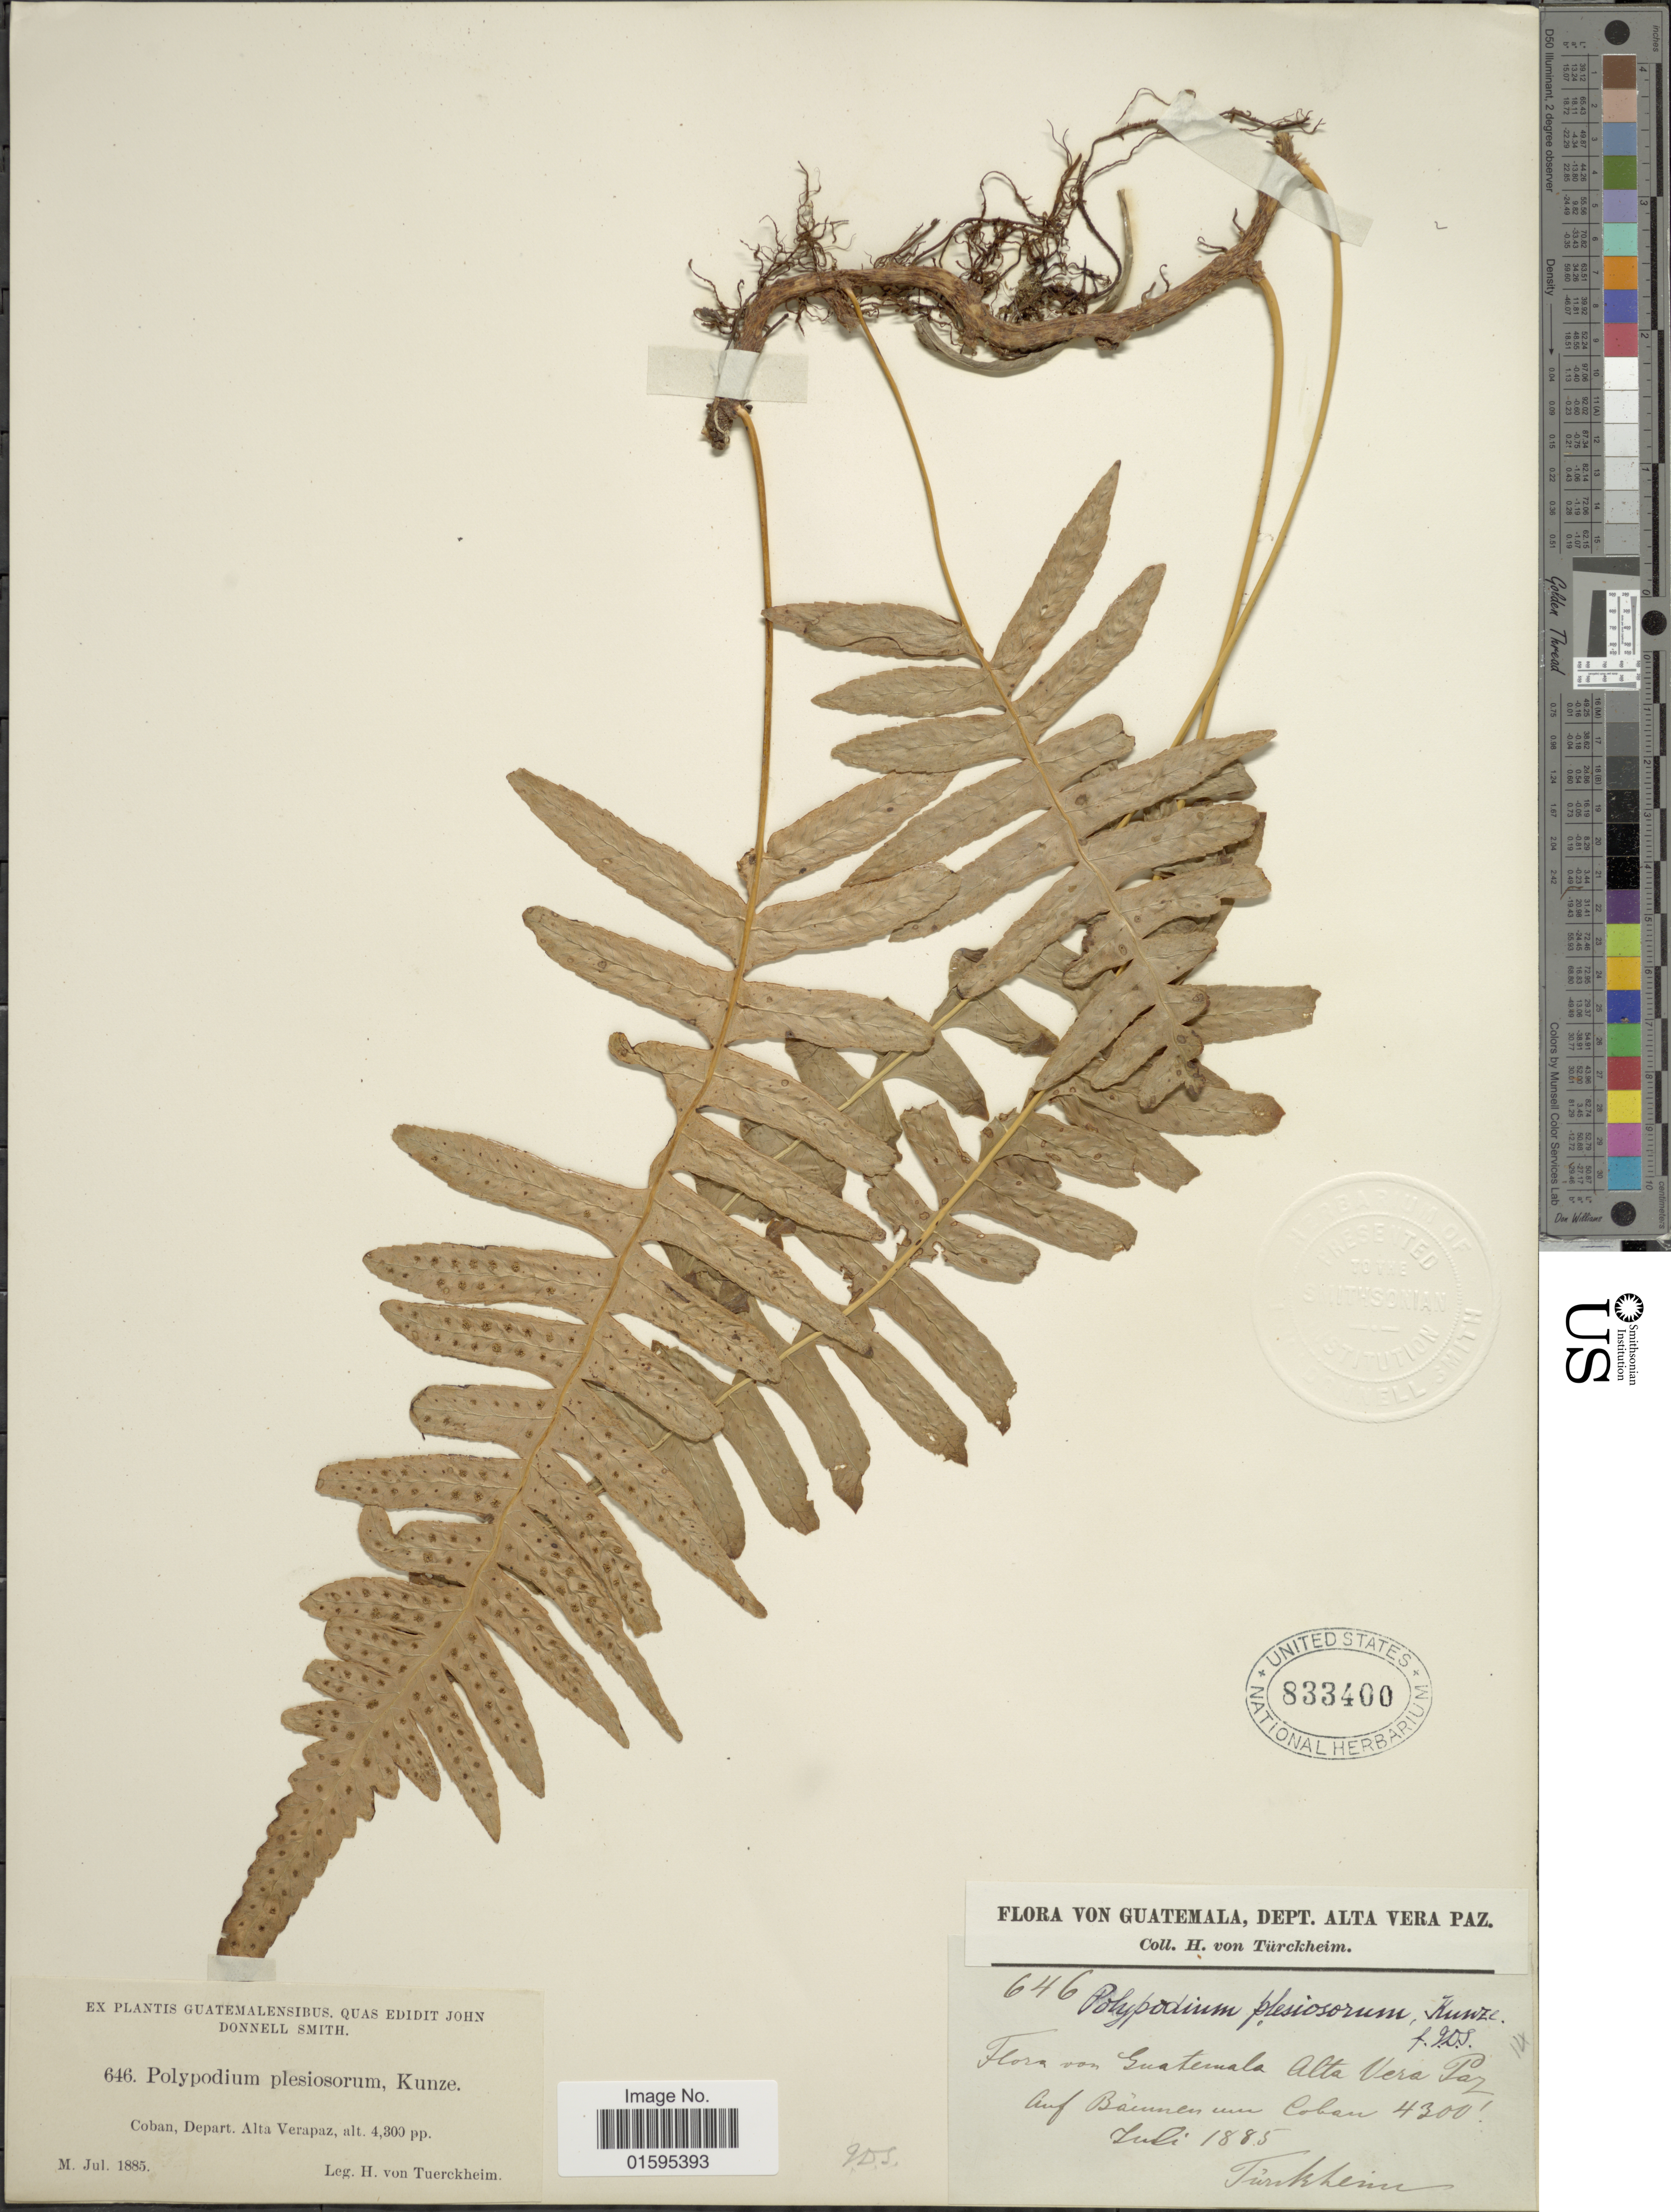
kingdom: Plantae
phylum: Tracheophyta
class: Polypodiopsida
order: Polypodiales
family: Polypodiaceae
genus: Polypodium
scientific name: Polypodium plesiosorum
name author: Kunze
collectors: H. von Türckheim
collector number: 646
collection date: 1885-07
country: Guatemala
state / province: Alta Verapaz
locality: Auf Baumen um Coban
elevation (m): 1311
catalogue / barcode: US 833400